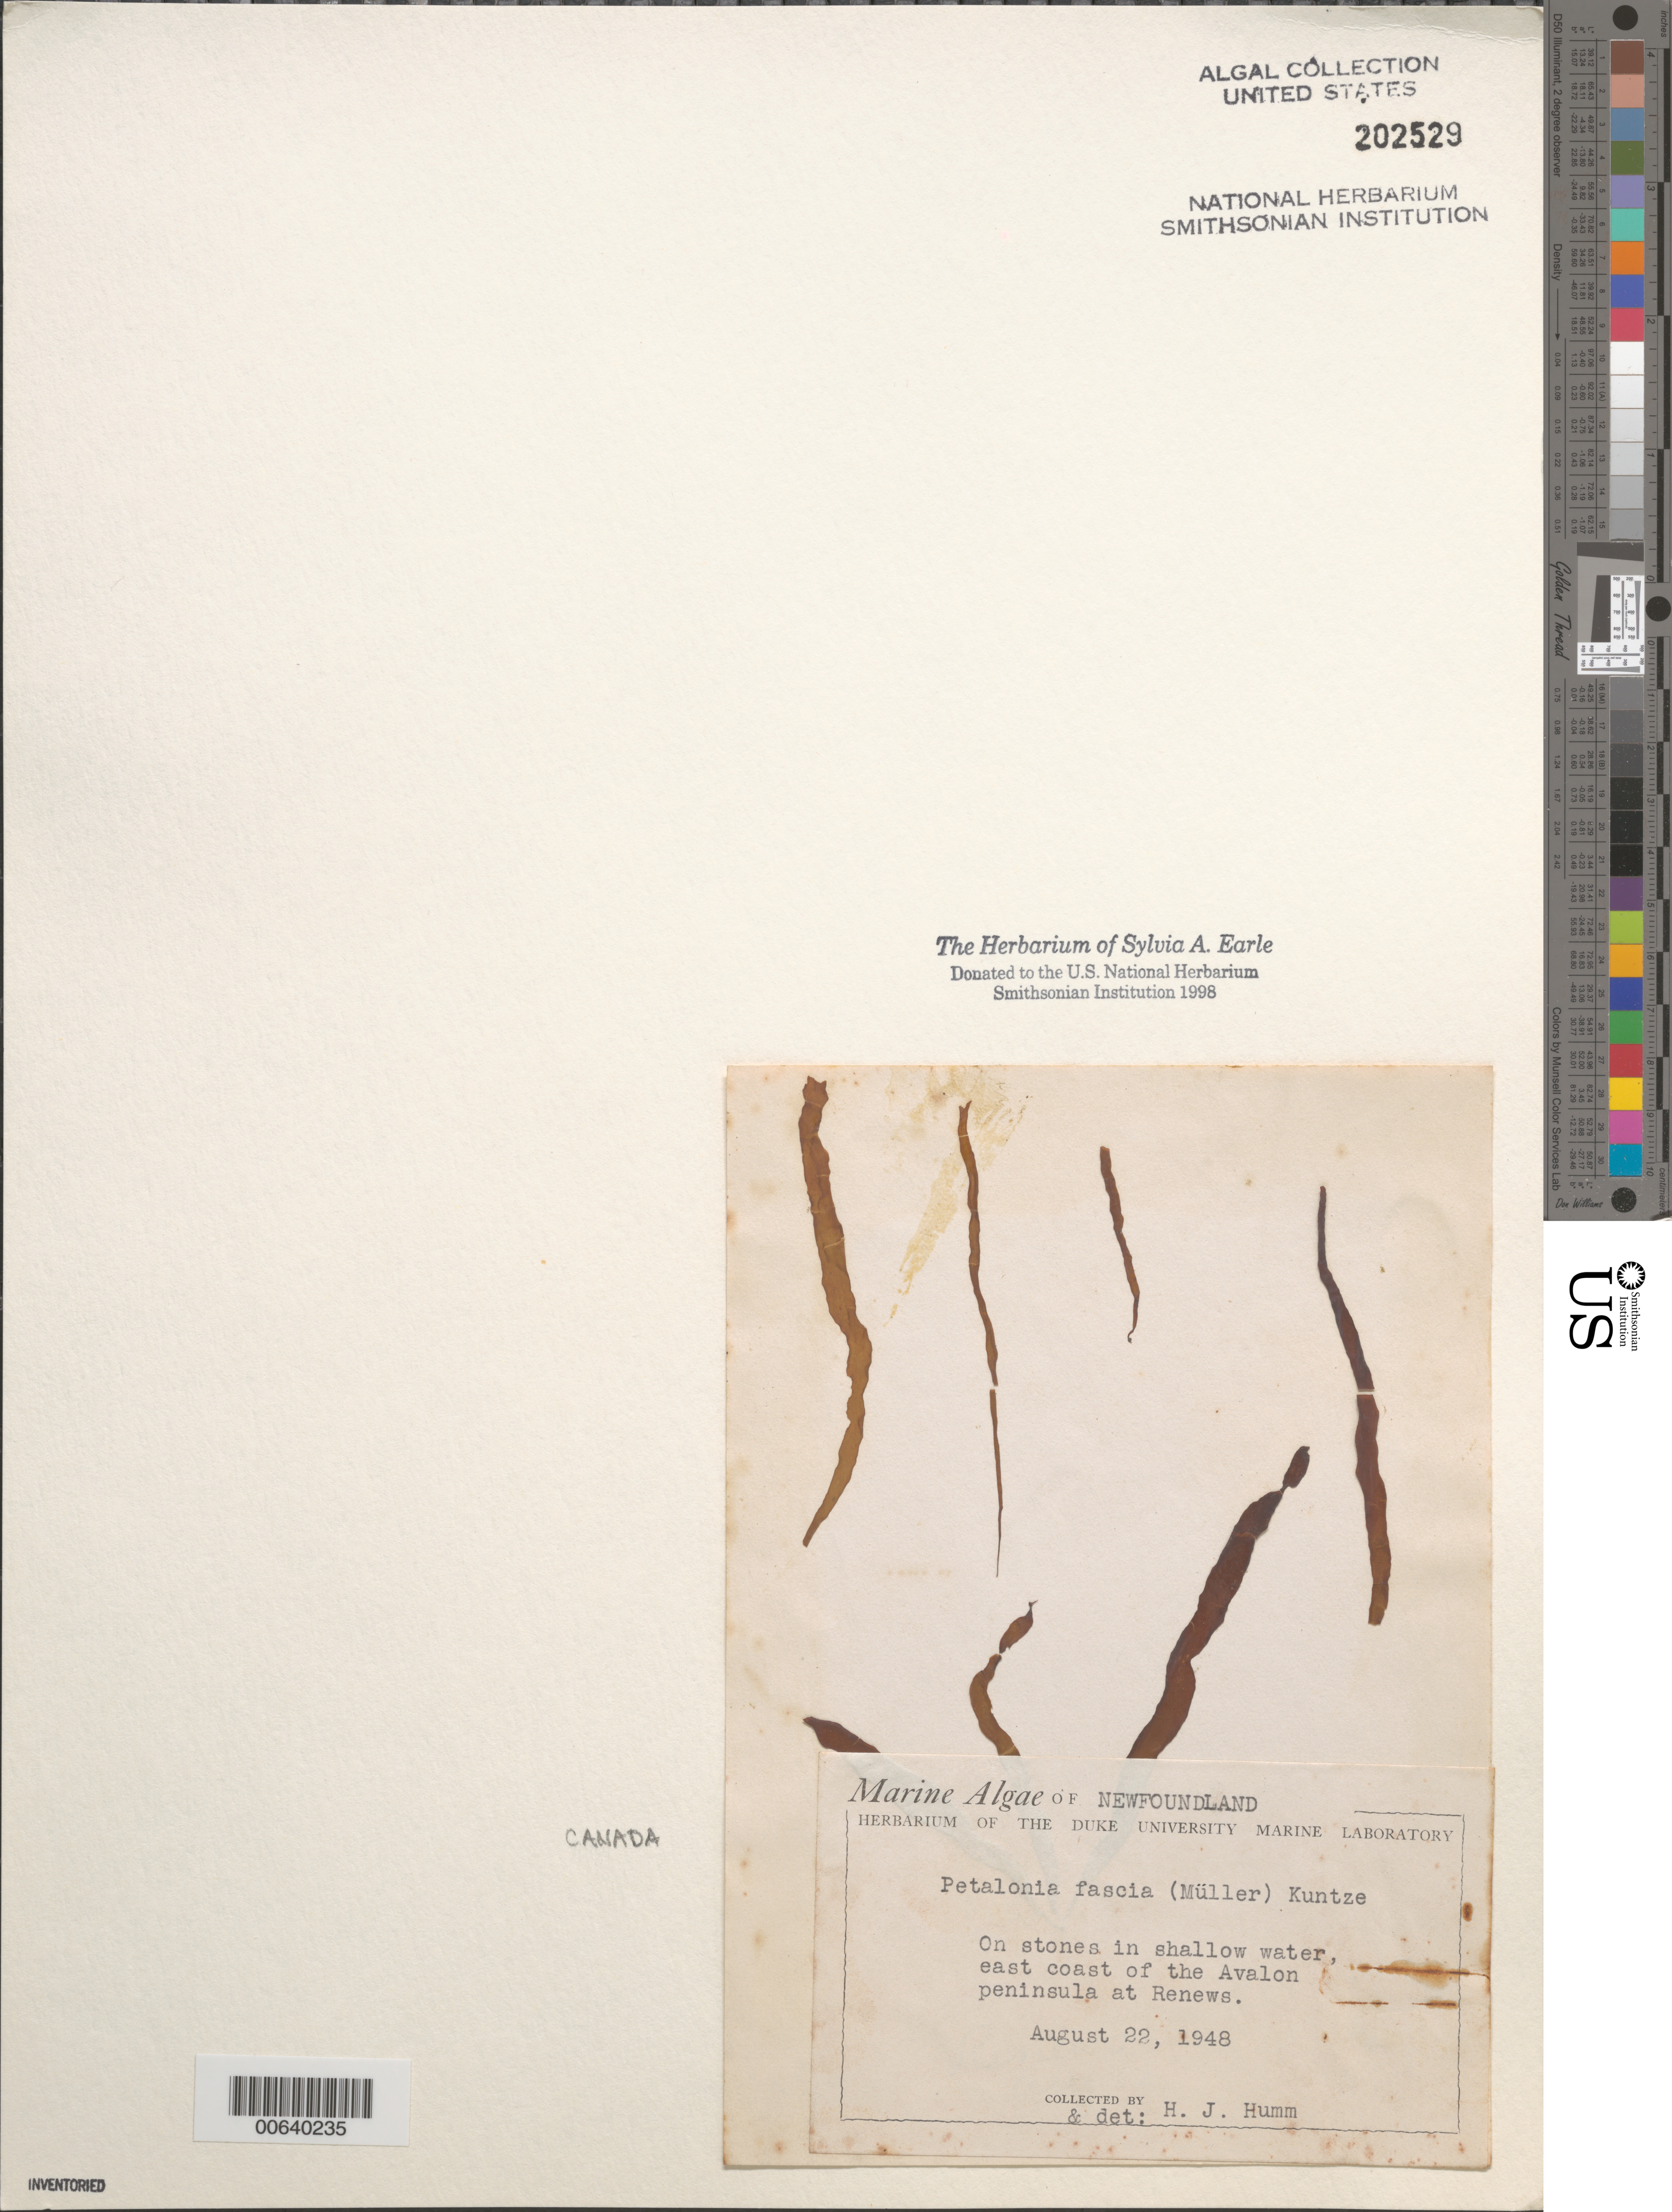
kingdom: Chromista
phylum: Ochrophyta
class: Phaeophyceae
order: Scytosiphonales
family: Scytosiphonaceae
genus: Petalonia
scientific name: Petalonia fascia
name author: (O.F. Müller) Kuntze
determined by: Humm, Harold J.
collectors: H. J. Humm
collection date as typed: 22 Aug 1948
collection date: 1948-08-22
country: Canada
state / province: Newfoundland and Labrador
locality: Renews, Avalon Peninsula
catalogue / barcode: US 202529